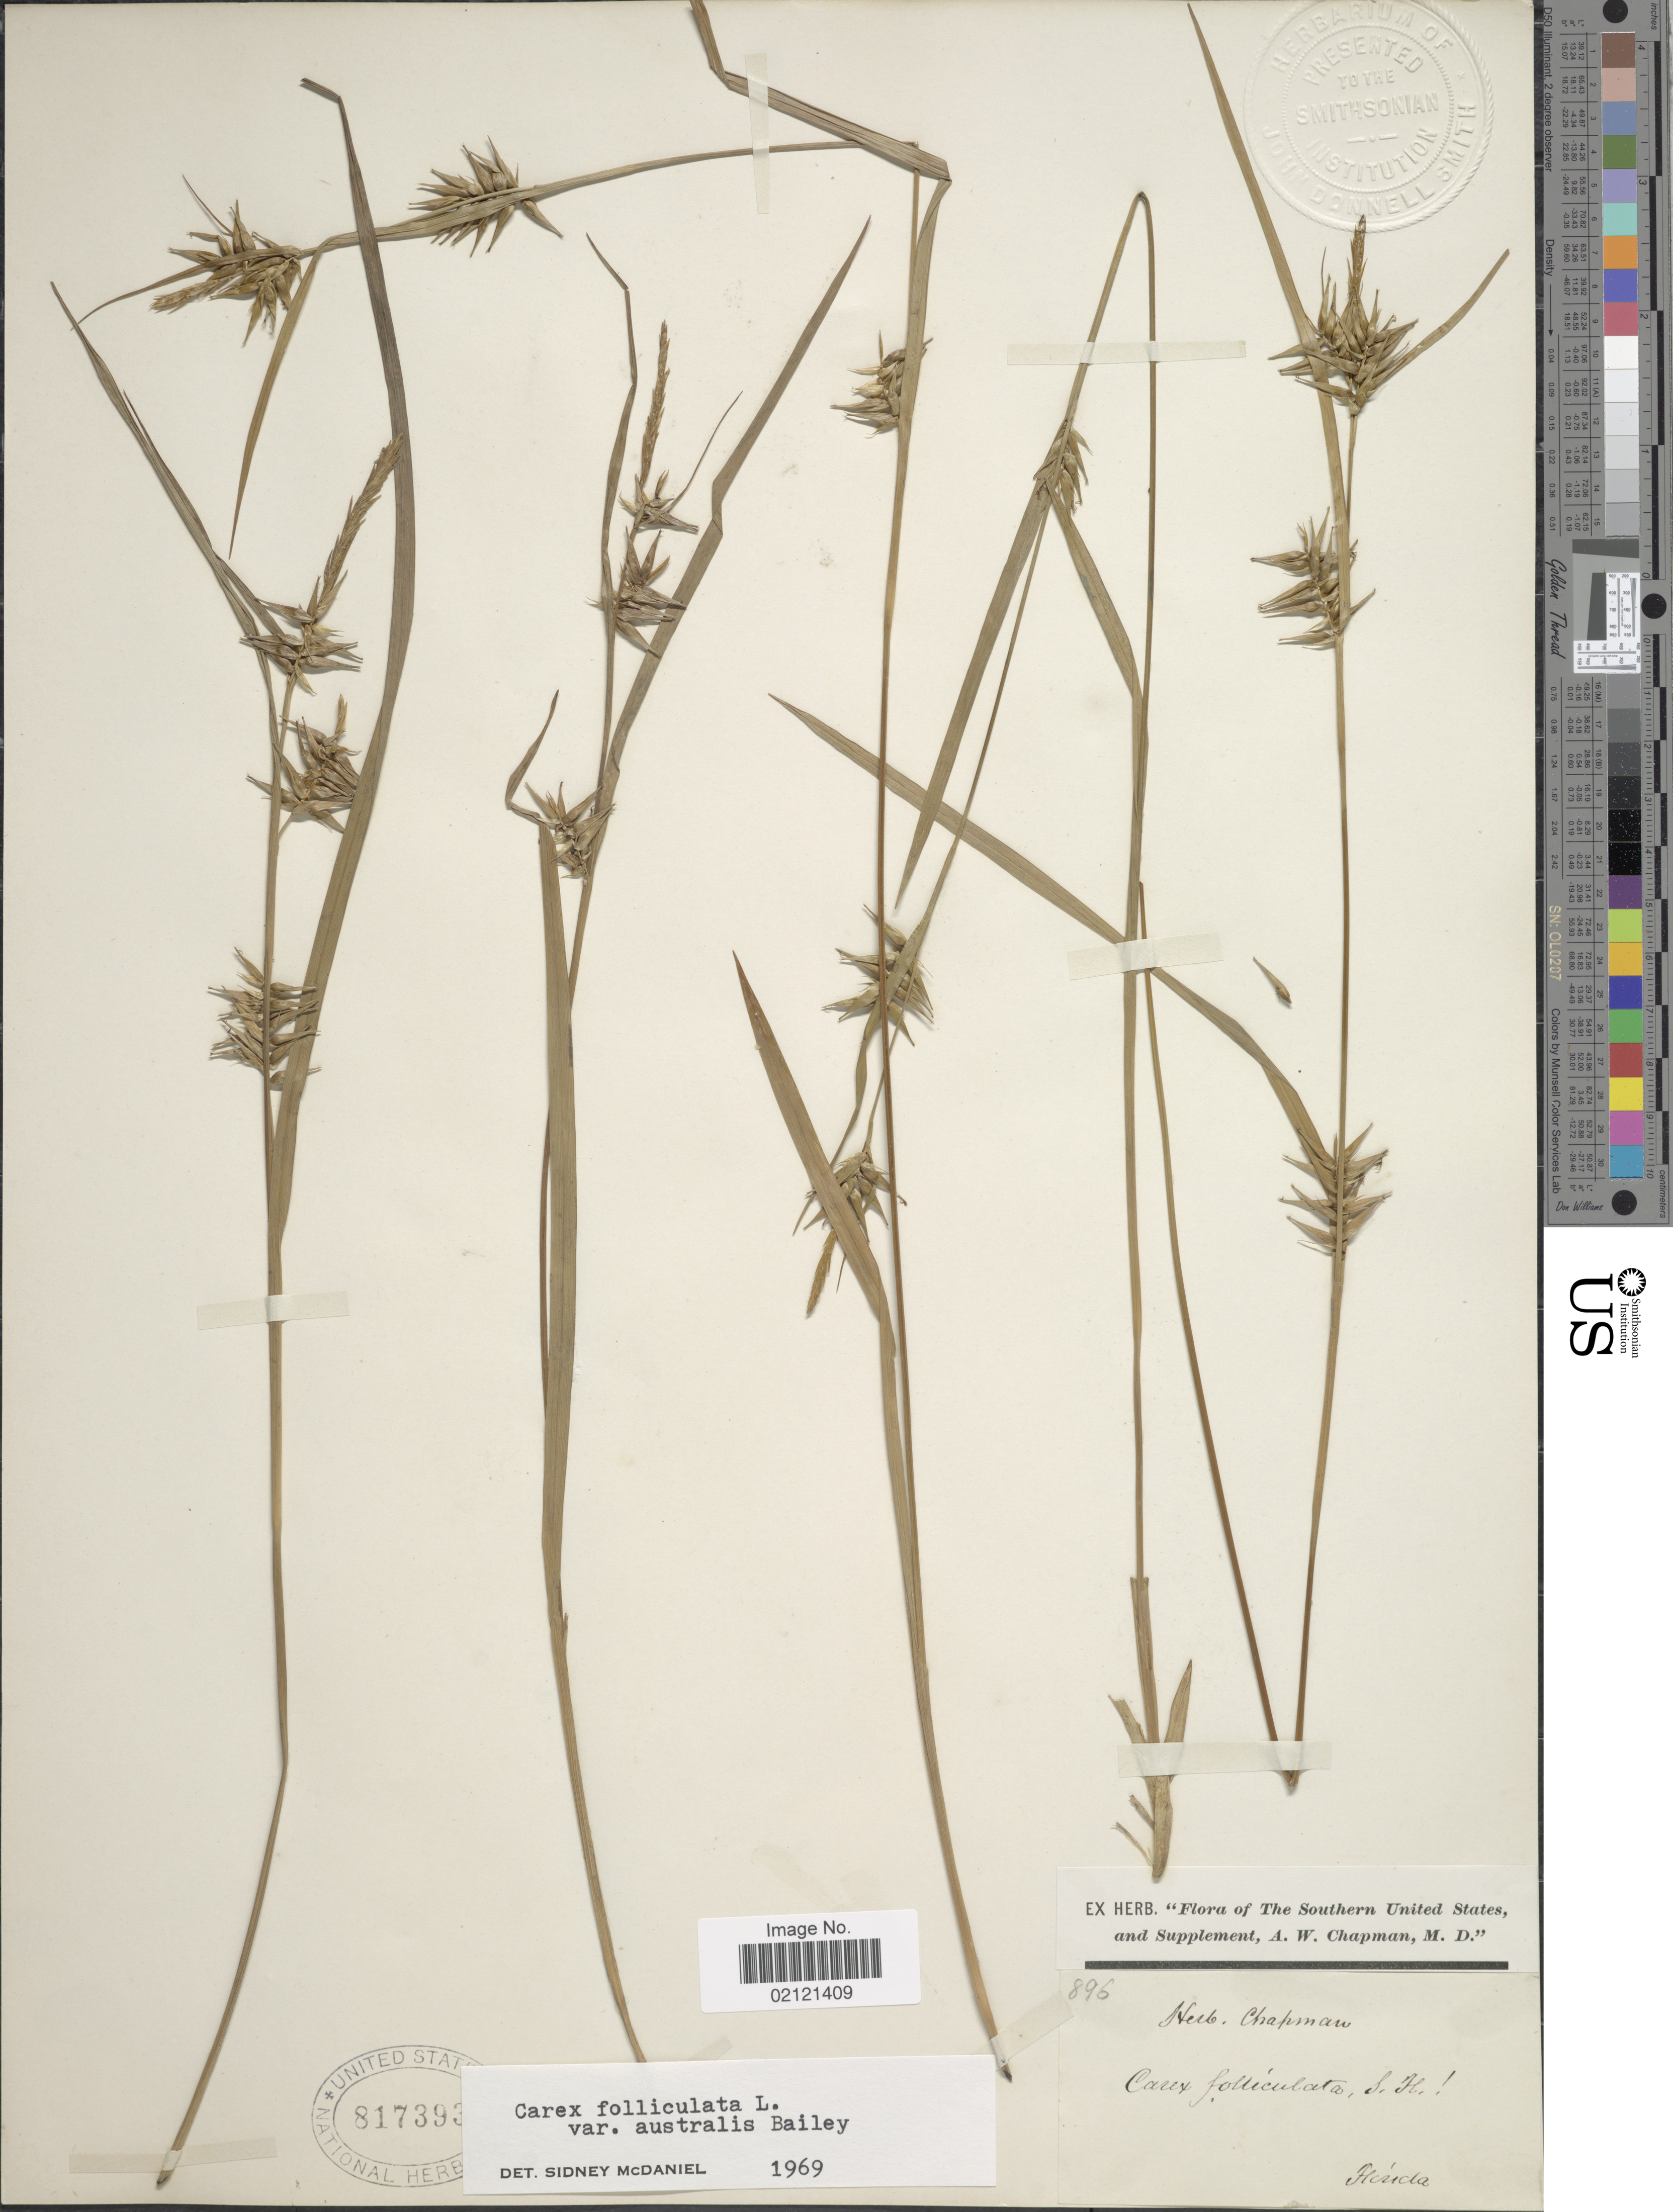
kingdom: Plantae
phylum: Tracheophyta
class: Liliopsida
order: Poales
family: Cyperaceae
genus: Carex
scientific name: Carex lonchocarpa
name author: Willd. ex Spreng.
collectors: ex herb. Chapman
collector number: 896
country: United States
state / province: Florida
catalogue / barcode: US 817393